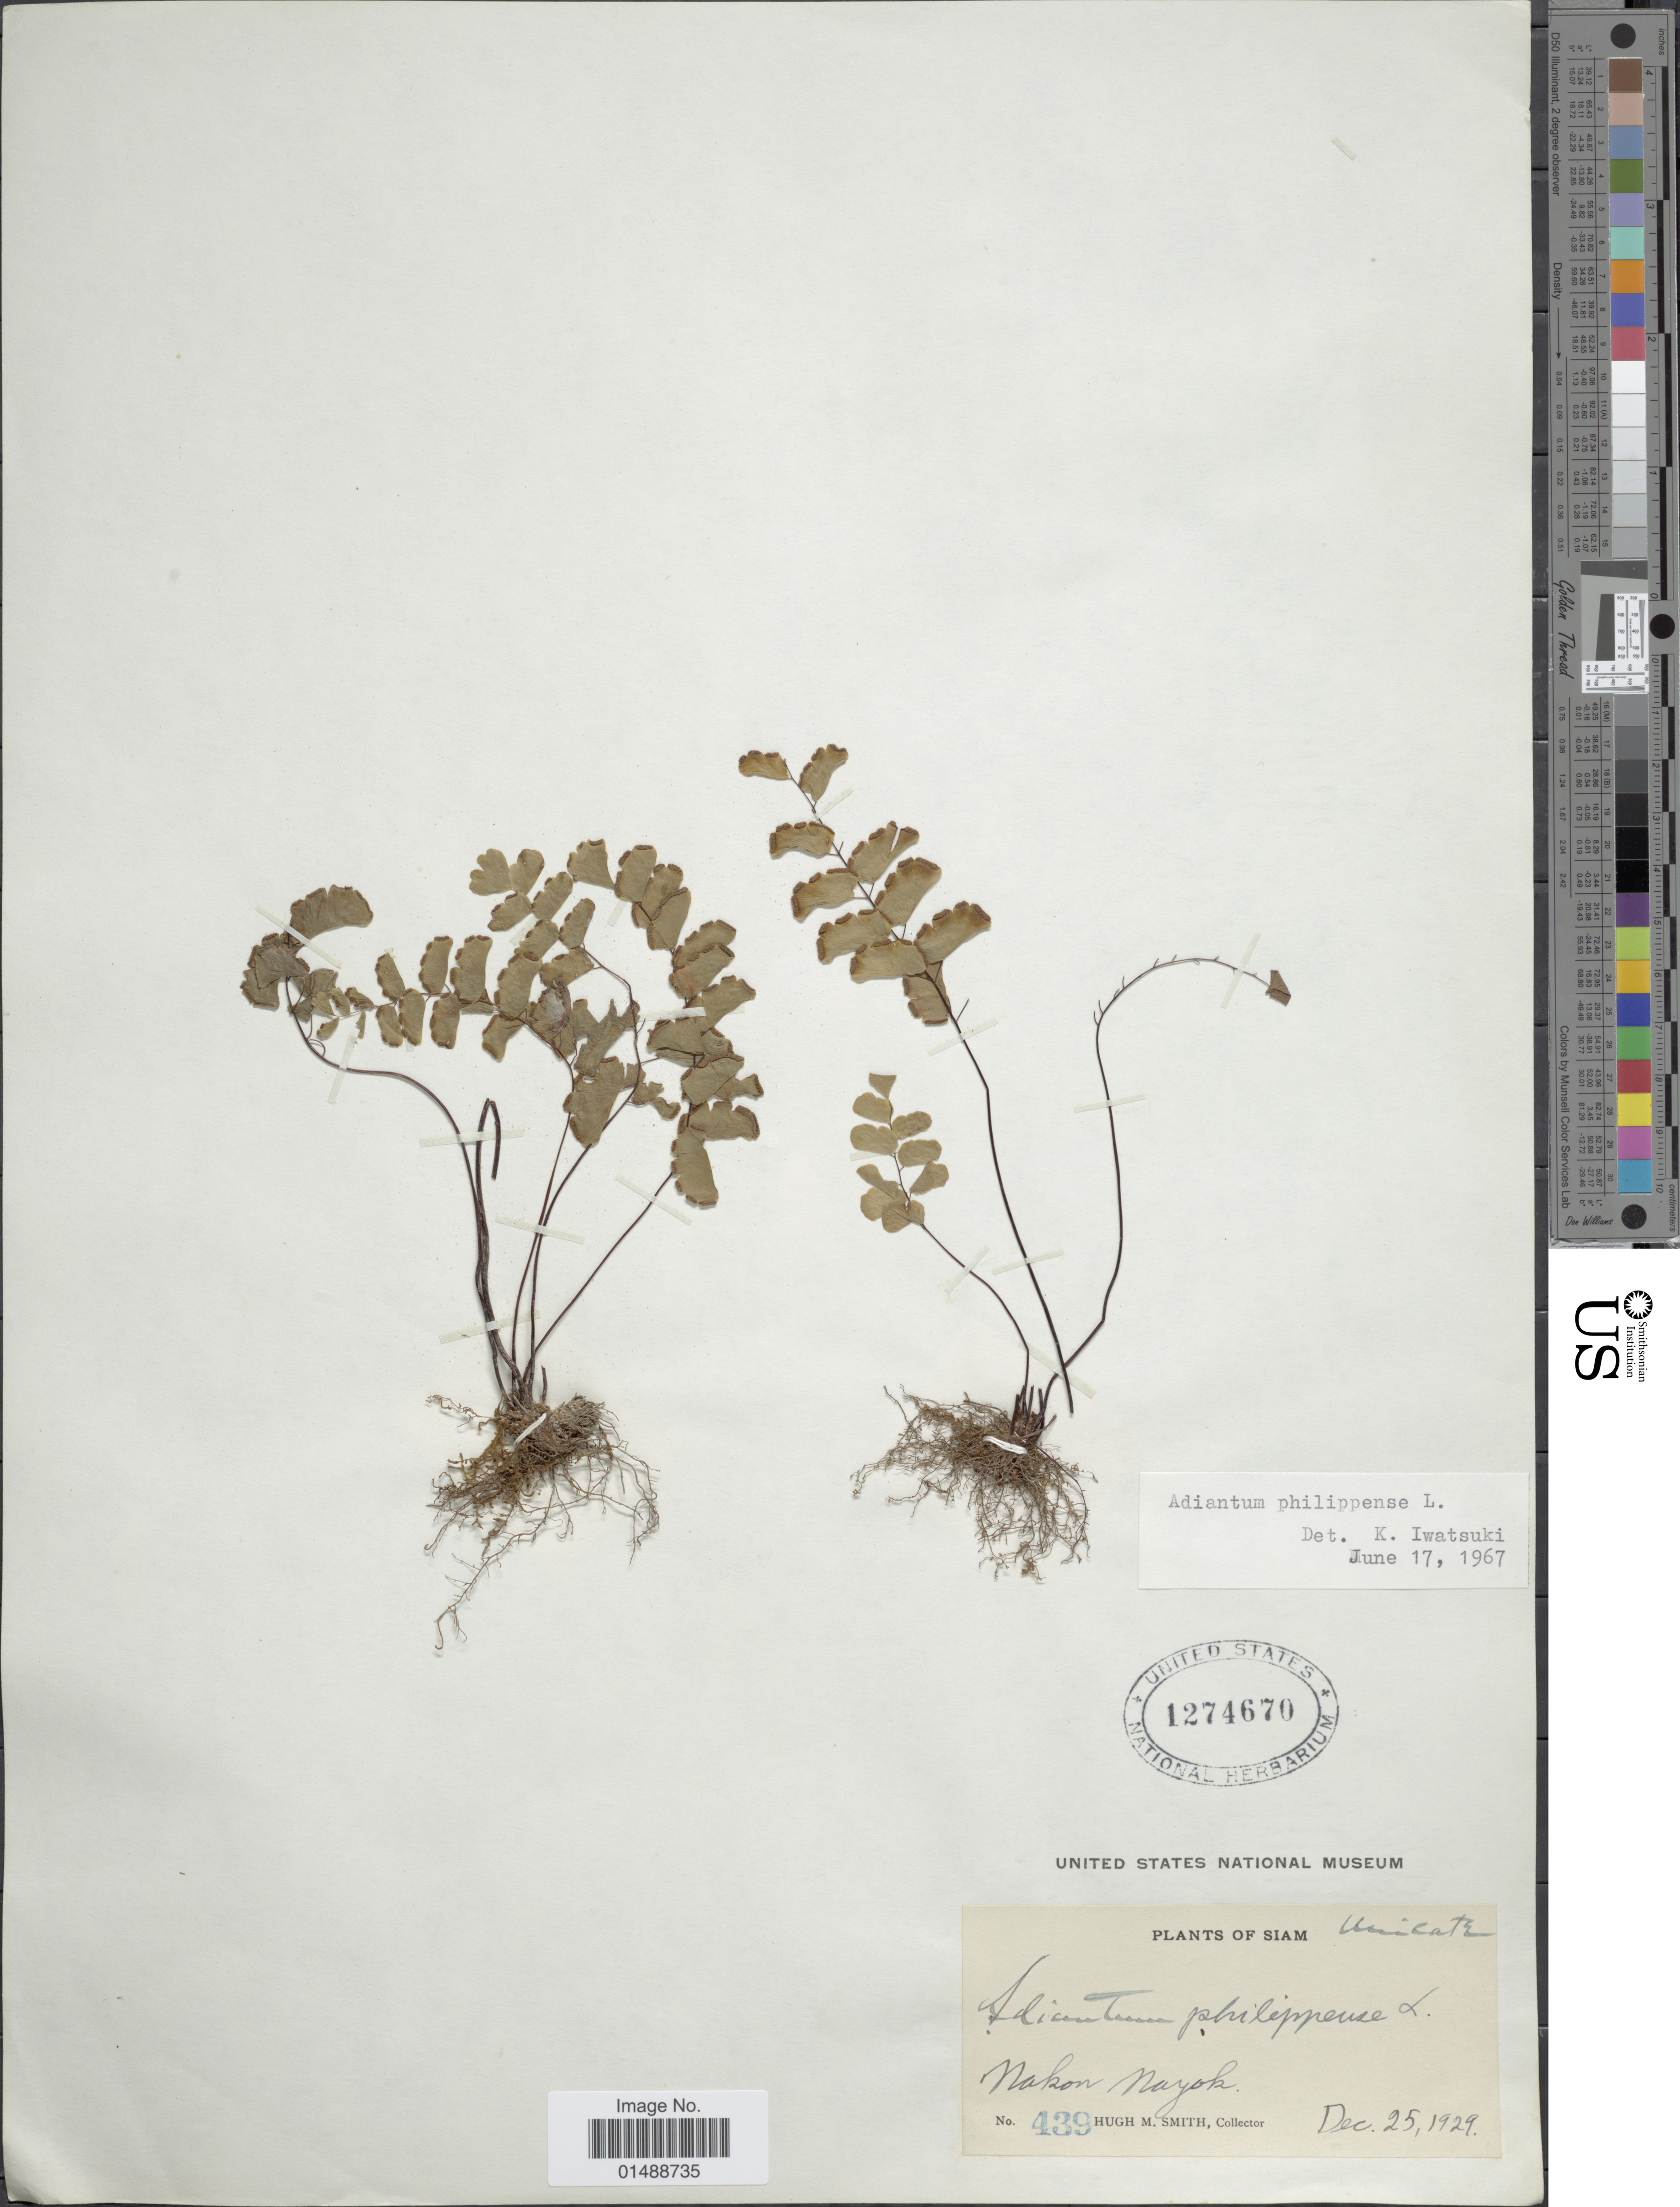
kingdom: Plantae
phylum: Tracheophyta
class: Polypodiopsida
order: Polypodiales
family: Pteridaceae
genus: Adiantum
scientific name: Adiantum philippense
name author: L.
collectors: H. M. Smith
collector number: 439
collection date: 1929-12-25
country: Thailand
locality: Siam, Nakon Nayok.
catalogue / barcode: US 1274670